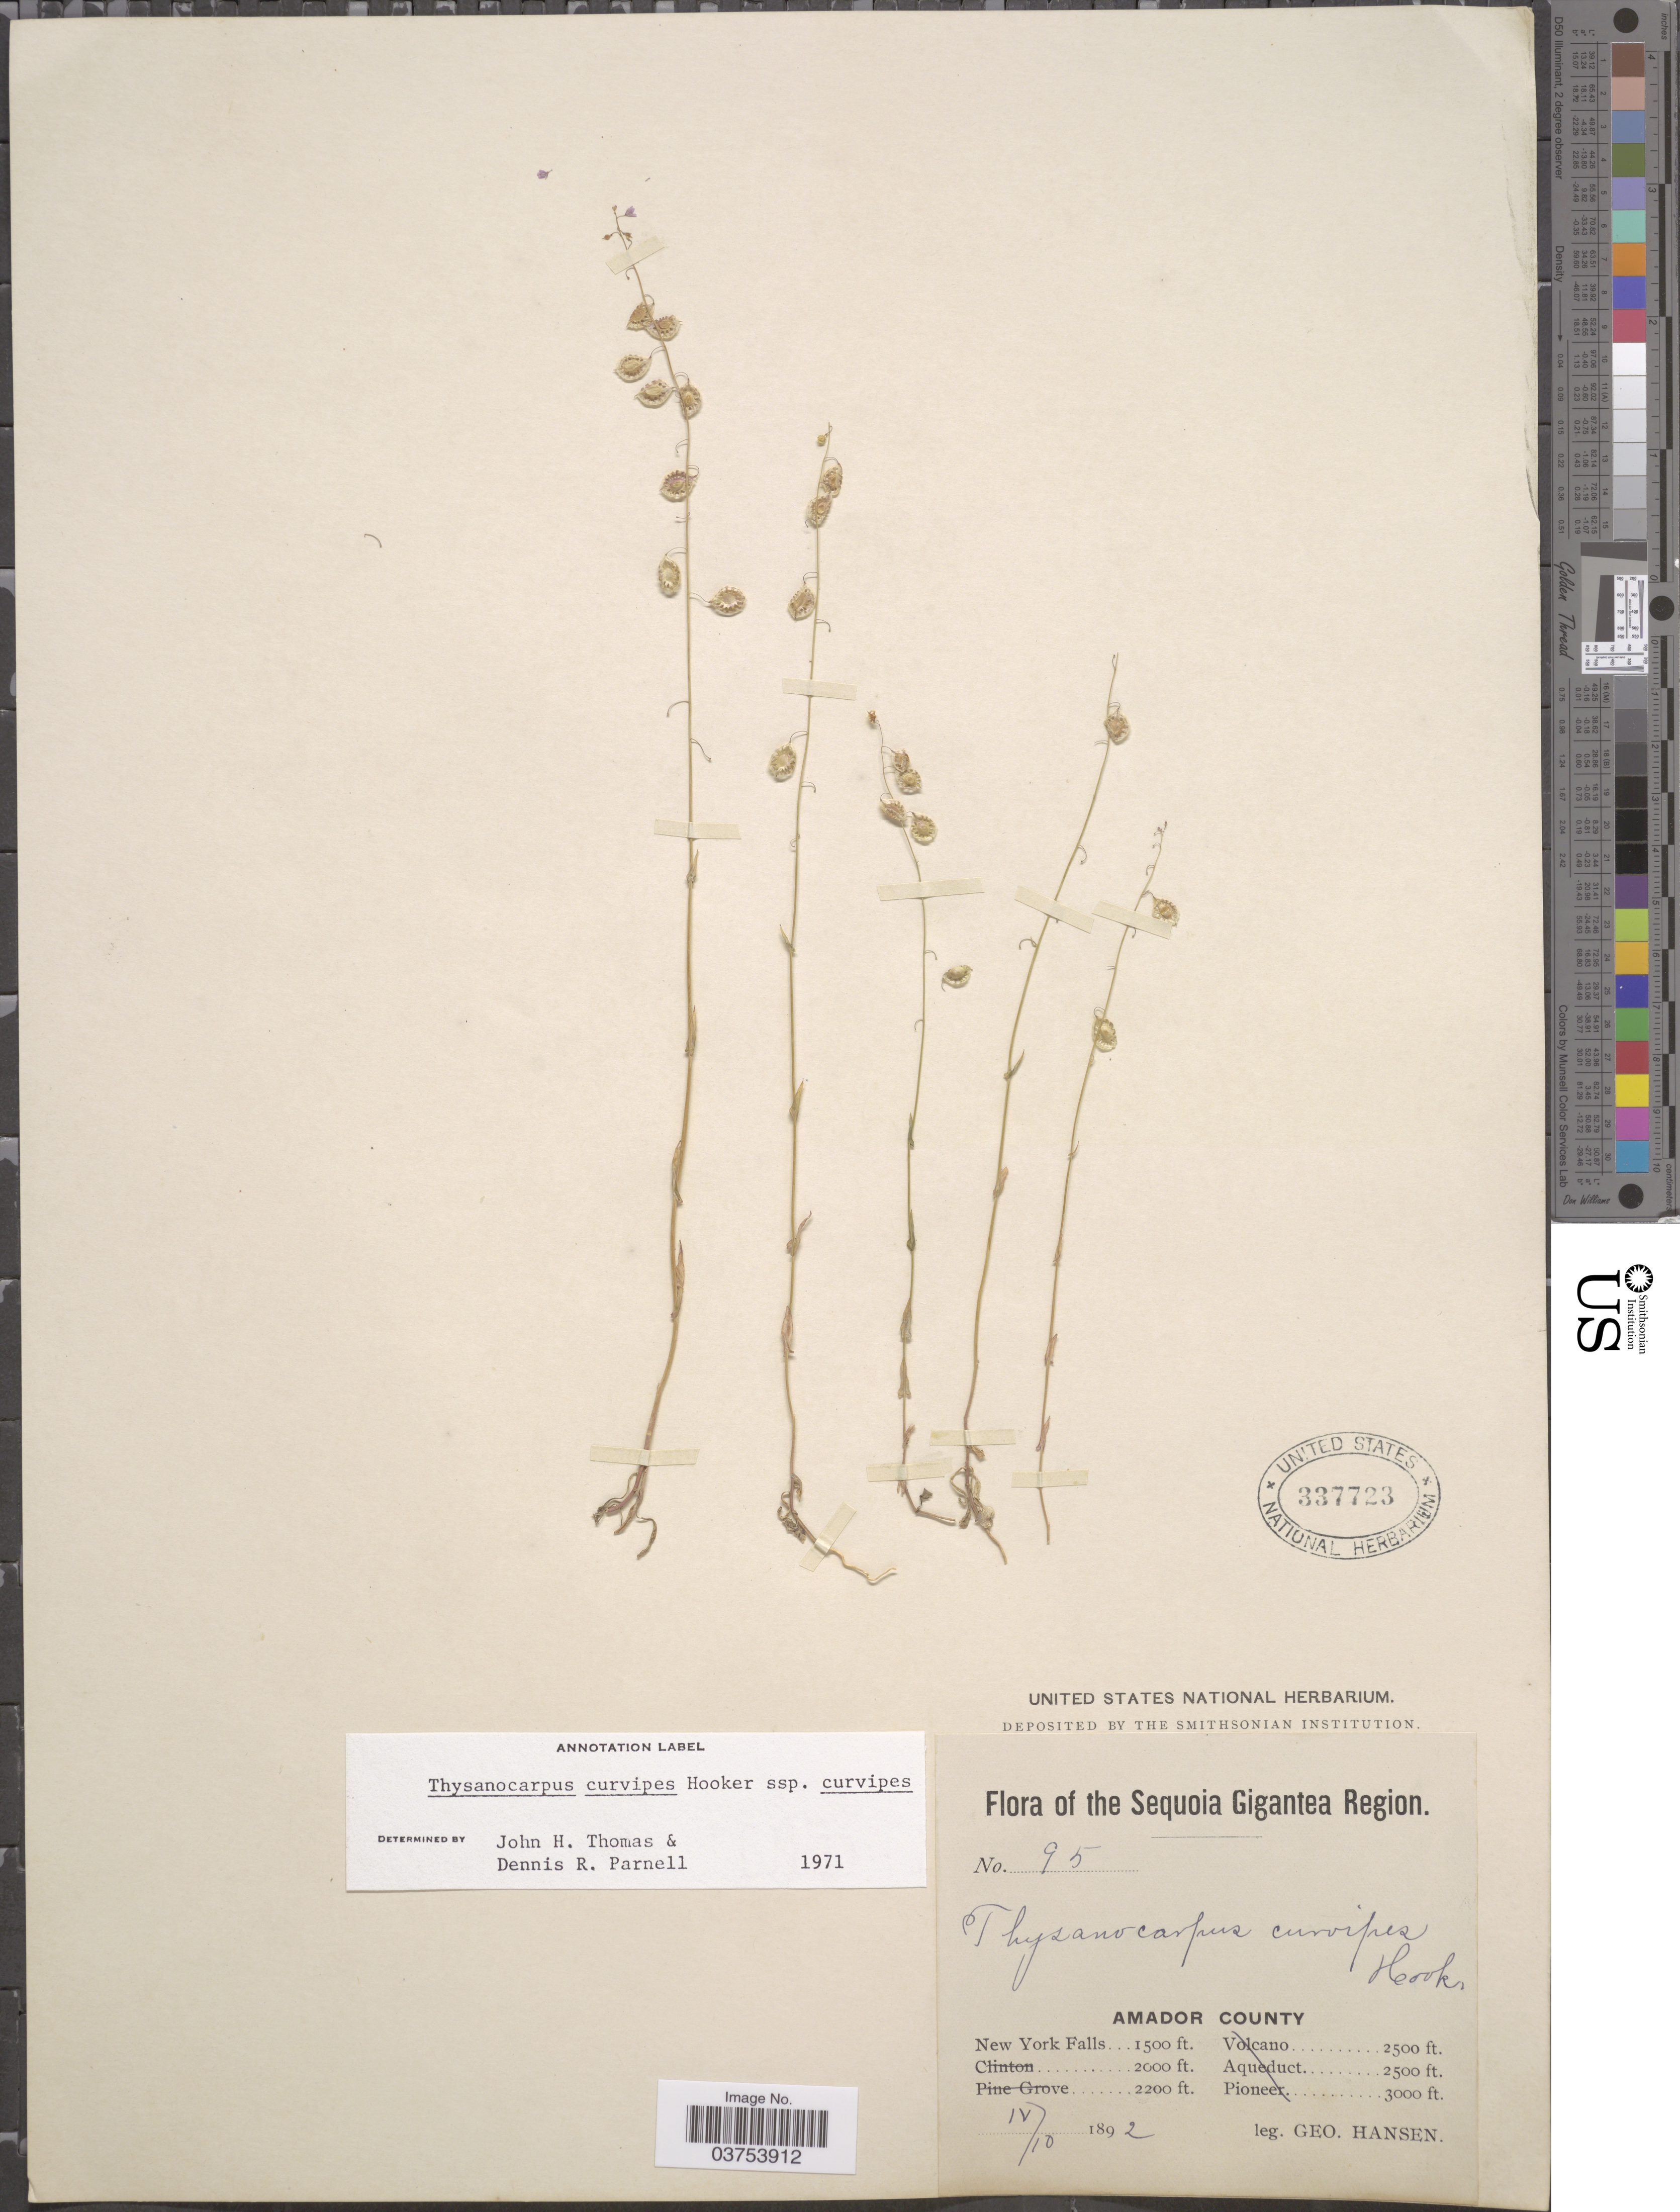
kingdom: Plantae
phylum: Tracheophyta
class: Magnoliopsida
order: Brassicales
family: Brassicaceae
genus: Thysanocarpus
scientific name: Thysanocarpus curvipes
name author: Hook.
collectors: G. Hansen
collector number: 95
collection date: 1892-04-10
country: United States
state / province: New York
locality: The Sequoia Gigantea Region. Amador County. New York Falls.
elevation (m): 457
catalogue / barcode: US 337723